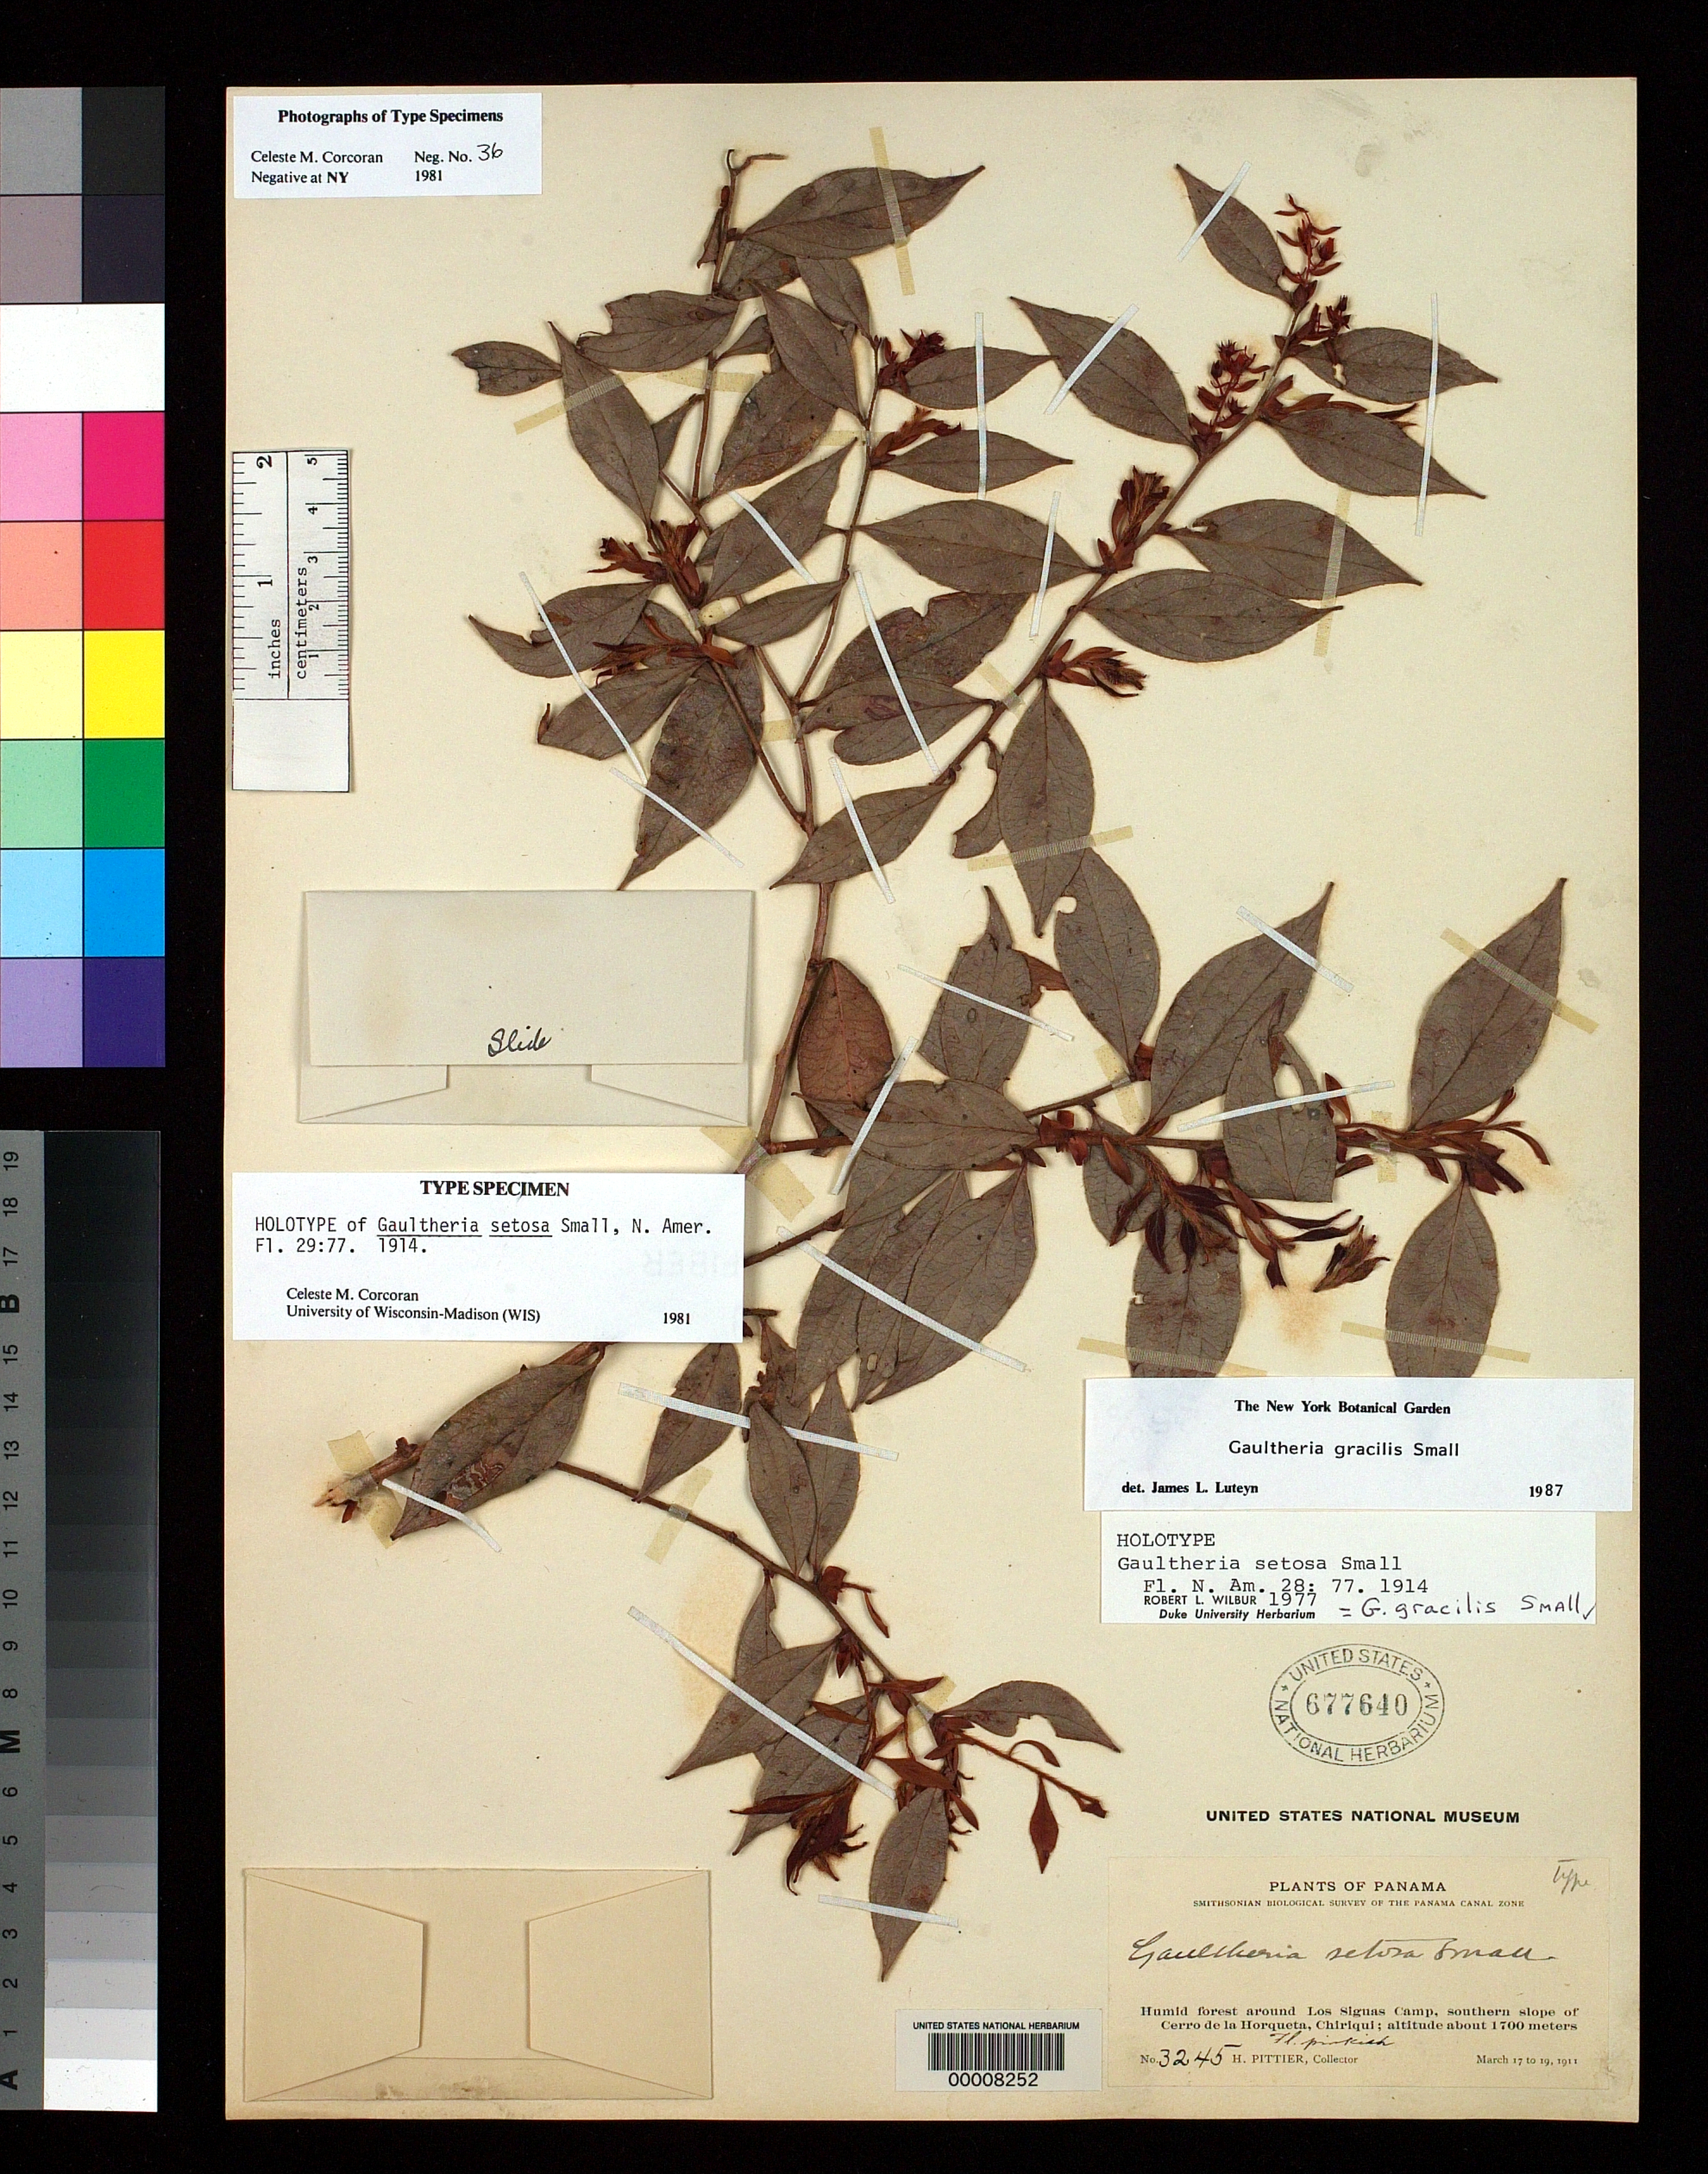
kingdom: Plantae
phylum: Tracheophyta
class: Magnoliopsida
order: Ericales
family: Ericaceae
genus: Gaultheria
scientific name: Gaultheria setosa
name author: Small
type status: Holotype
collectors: H. F. Pittier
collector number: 3245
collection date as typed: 17 Mar 1911 to 19 Mar 1911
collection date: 1911-03-17/1911-03-19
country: Panama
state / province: Chiriquí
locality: Around Los Siguas Camp, S slope of Cerro de La Horqueta.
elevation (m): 1700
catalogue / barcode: US 677640